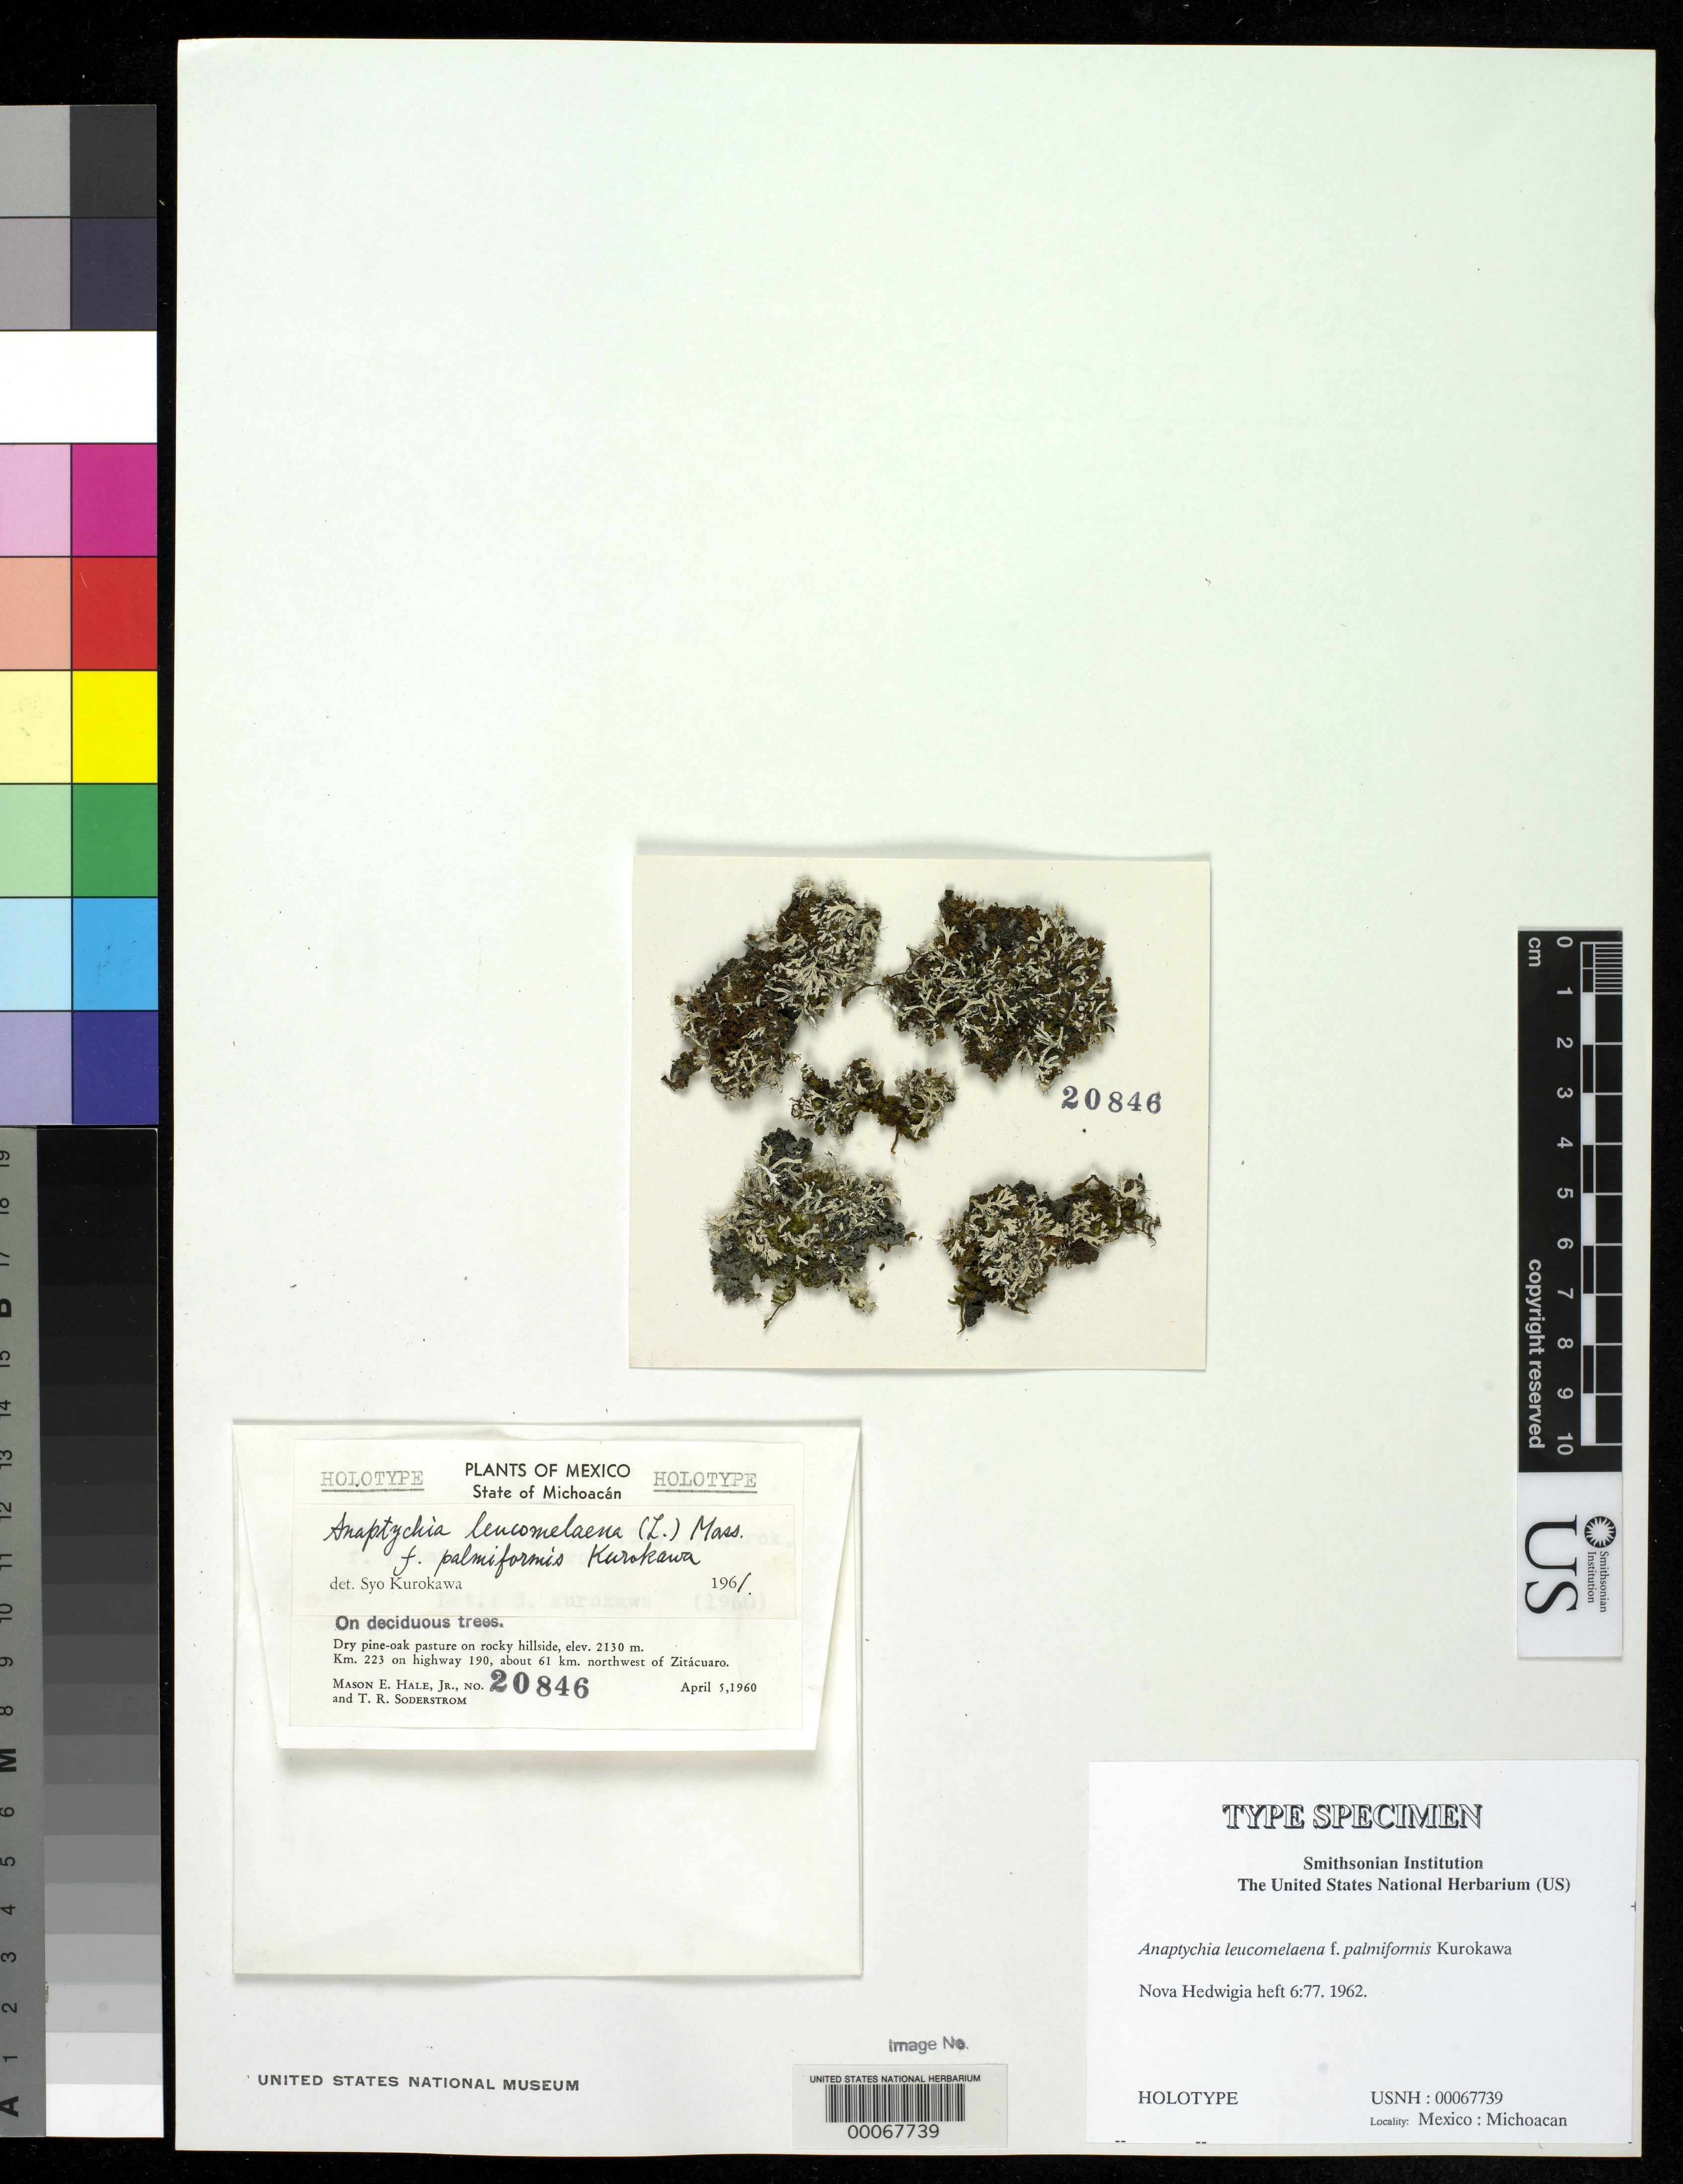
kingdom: Fungi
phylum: Ascomycota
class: Lecanoromycetes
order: Caliciales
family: Physciaceae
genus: Anaptychia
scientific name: Anaptychia leucomelaena f. palmiformis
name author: Kurok.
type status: Holotype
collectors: M. Hale & T. R. Soderstrom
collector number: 20846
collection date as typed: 05 Apr 1960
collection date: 1960-04-05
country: Mexico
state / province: Michoacán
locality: Km 223 on Hwy 190, about 61 km NW of Zitacuaro.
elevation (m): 2130